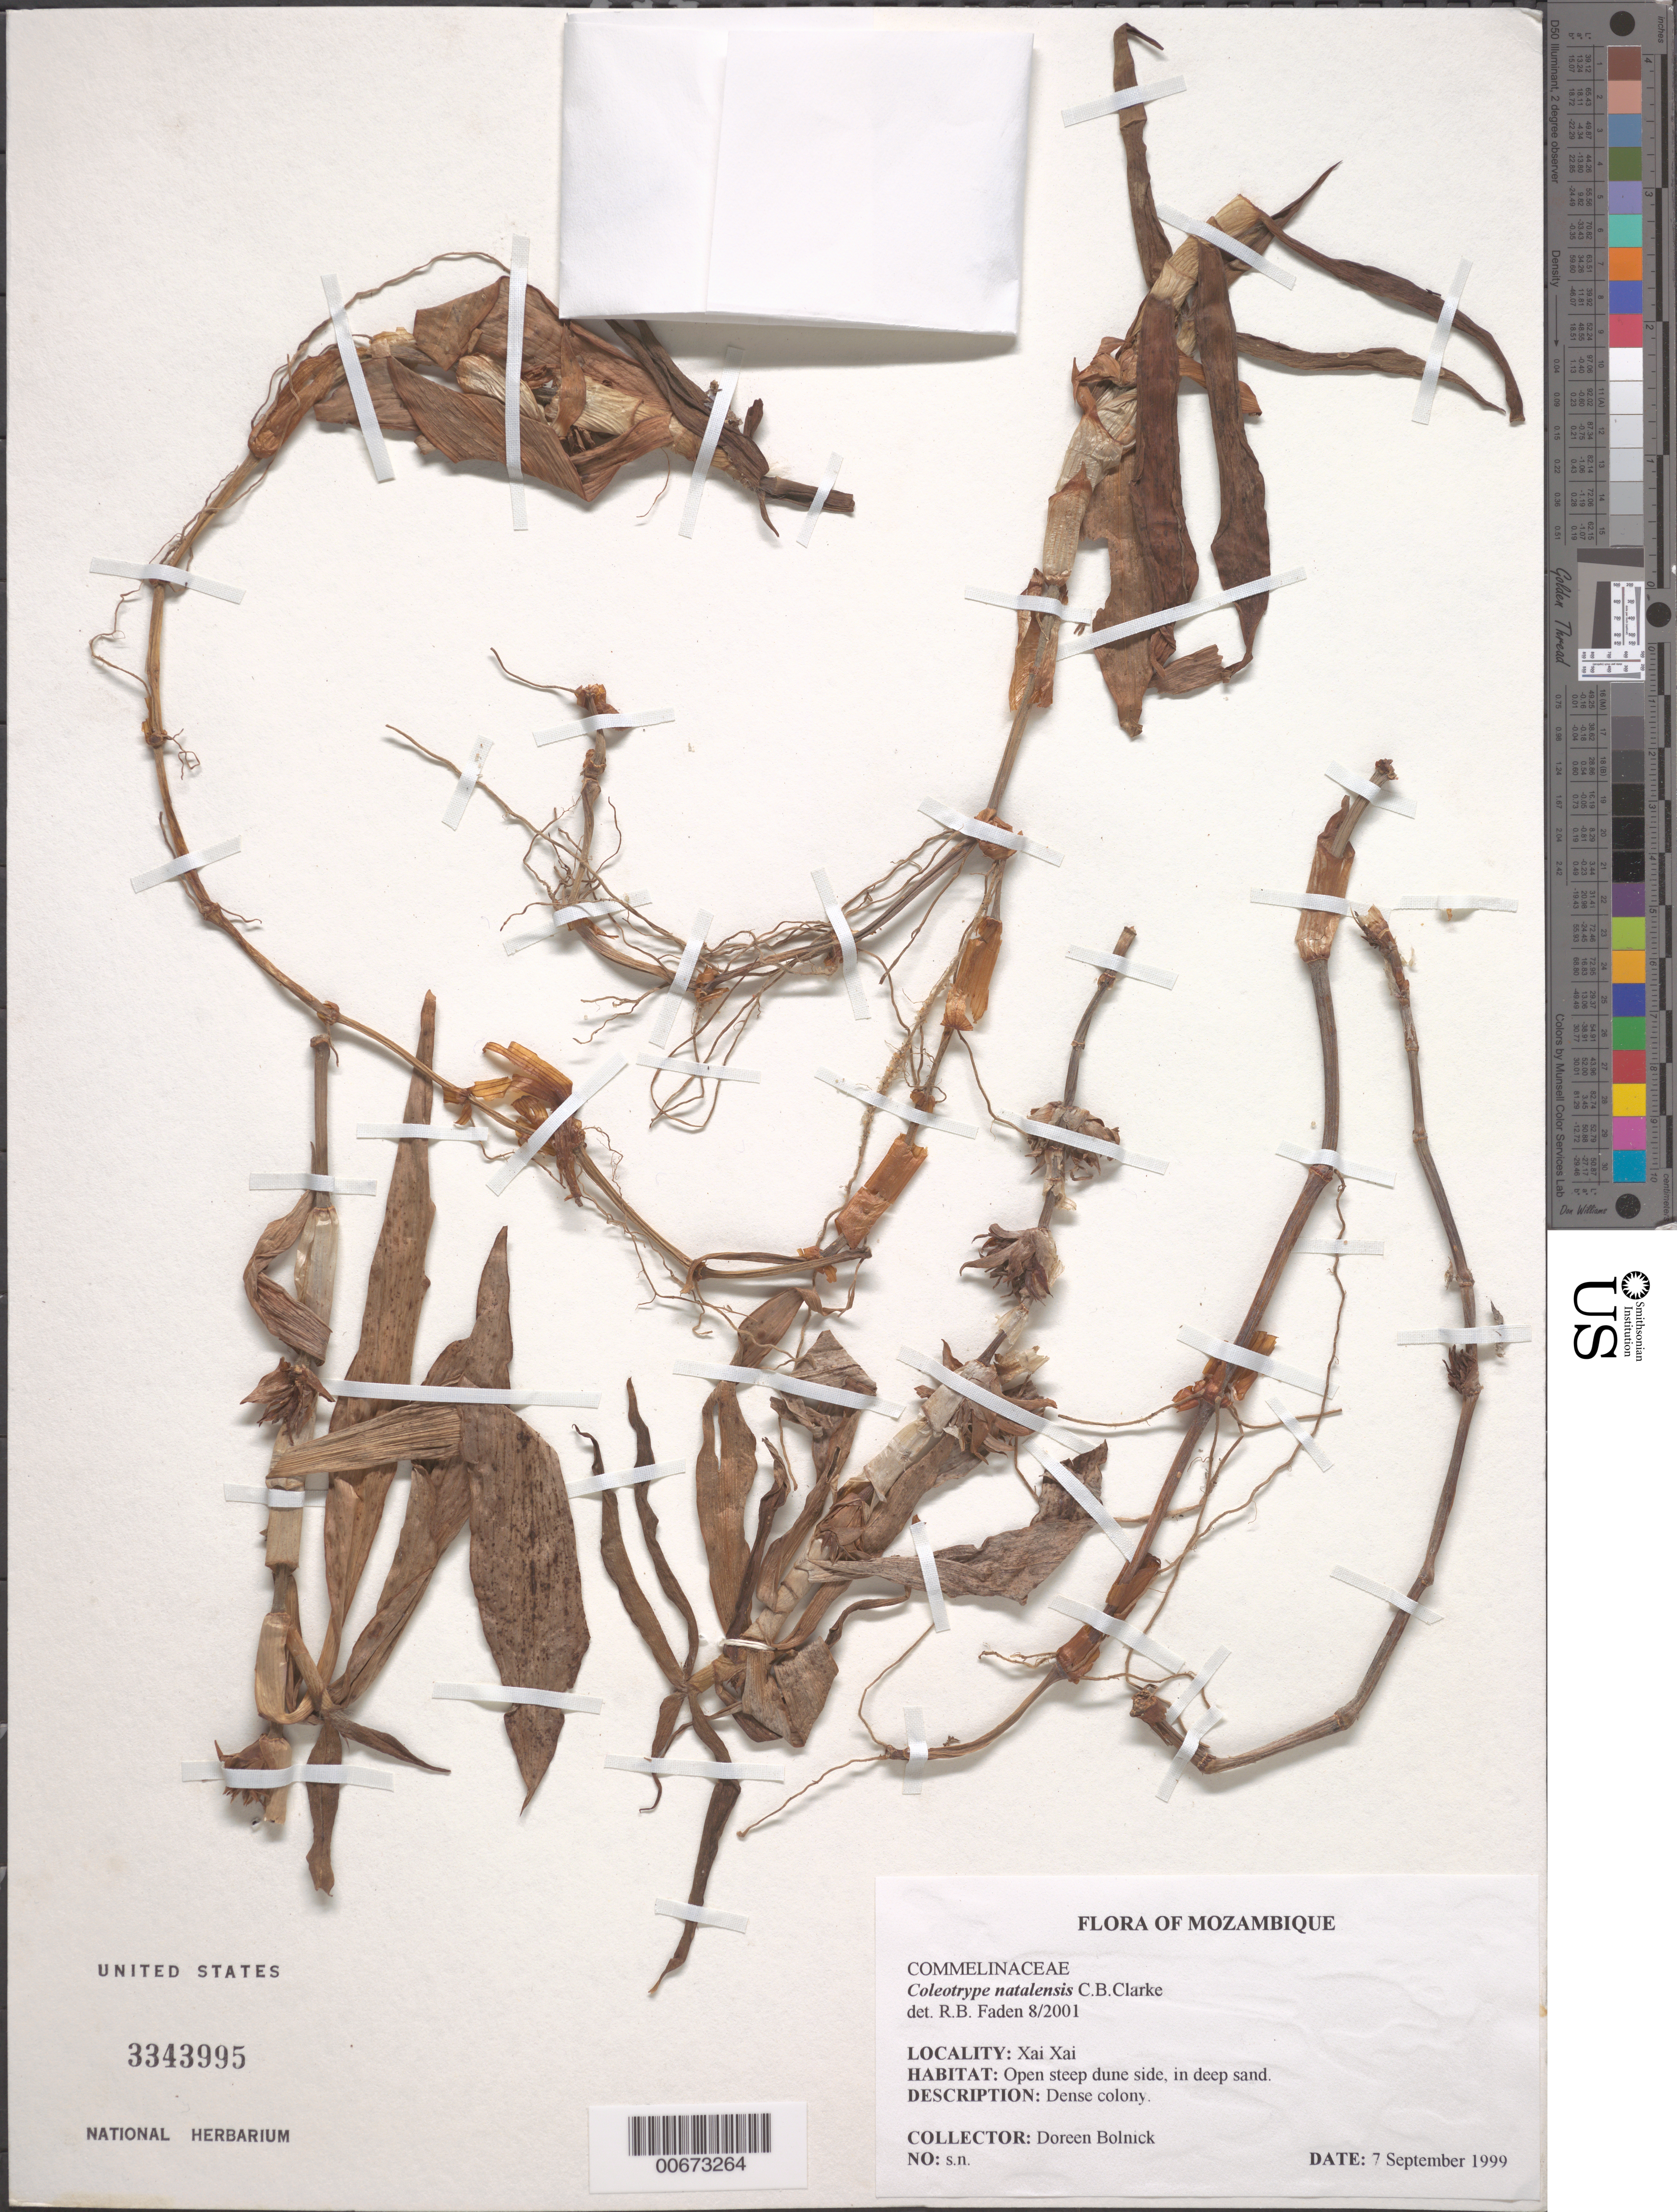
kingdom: Plantae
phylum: Tracheophyta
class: Liliopsida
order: Commelinales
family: Commelinaceae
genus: Coleotrype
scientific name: Coleotrype natalensis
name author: C.B. Clarke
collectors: D. Bolnick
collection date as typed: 07 Sep 1999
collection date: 1999-09-07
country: Mozambique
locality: Xai Xai.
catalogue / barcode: US 3343995